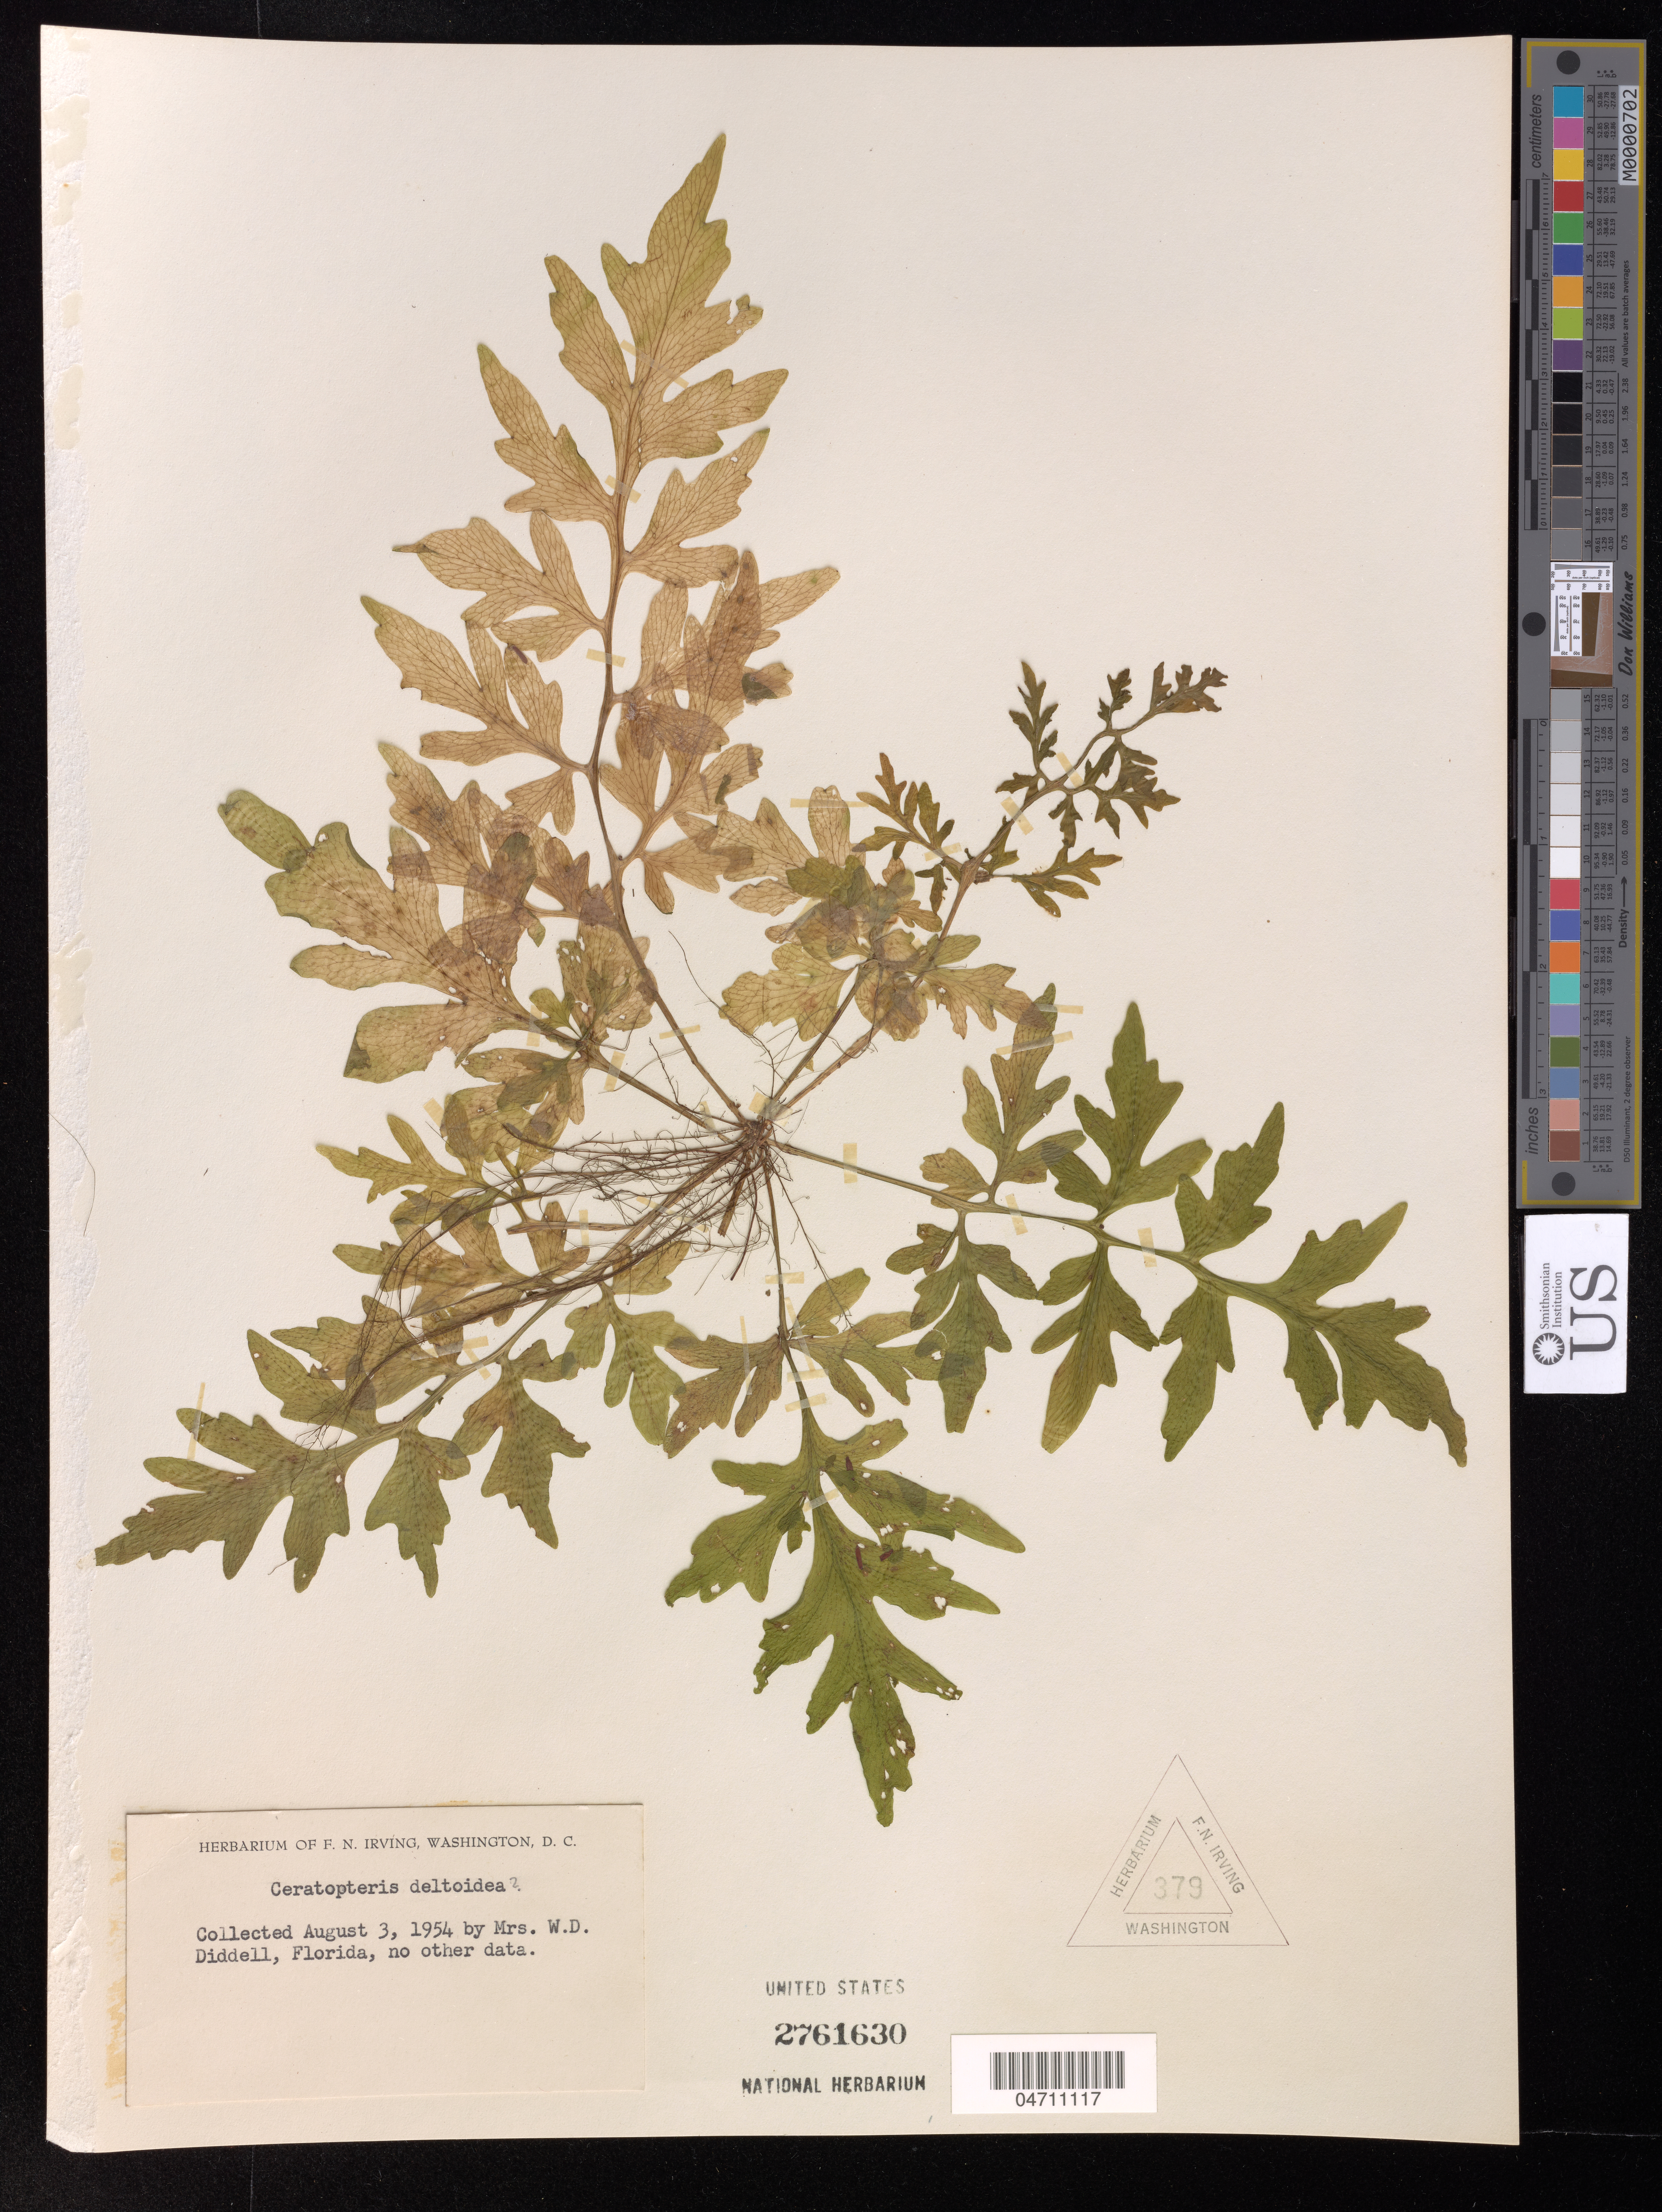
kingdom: Plantae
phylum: Tracheophyta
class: Polypodiopsida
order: Polypodiales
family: Pteridaceae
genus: Ceratopteris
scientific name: Ceratopteris deltoidea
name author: Benedict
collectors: W. Diddell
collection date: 1954-08-03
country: United States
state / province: Florida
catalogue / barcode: US 2761630